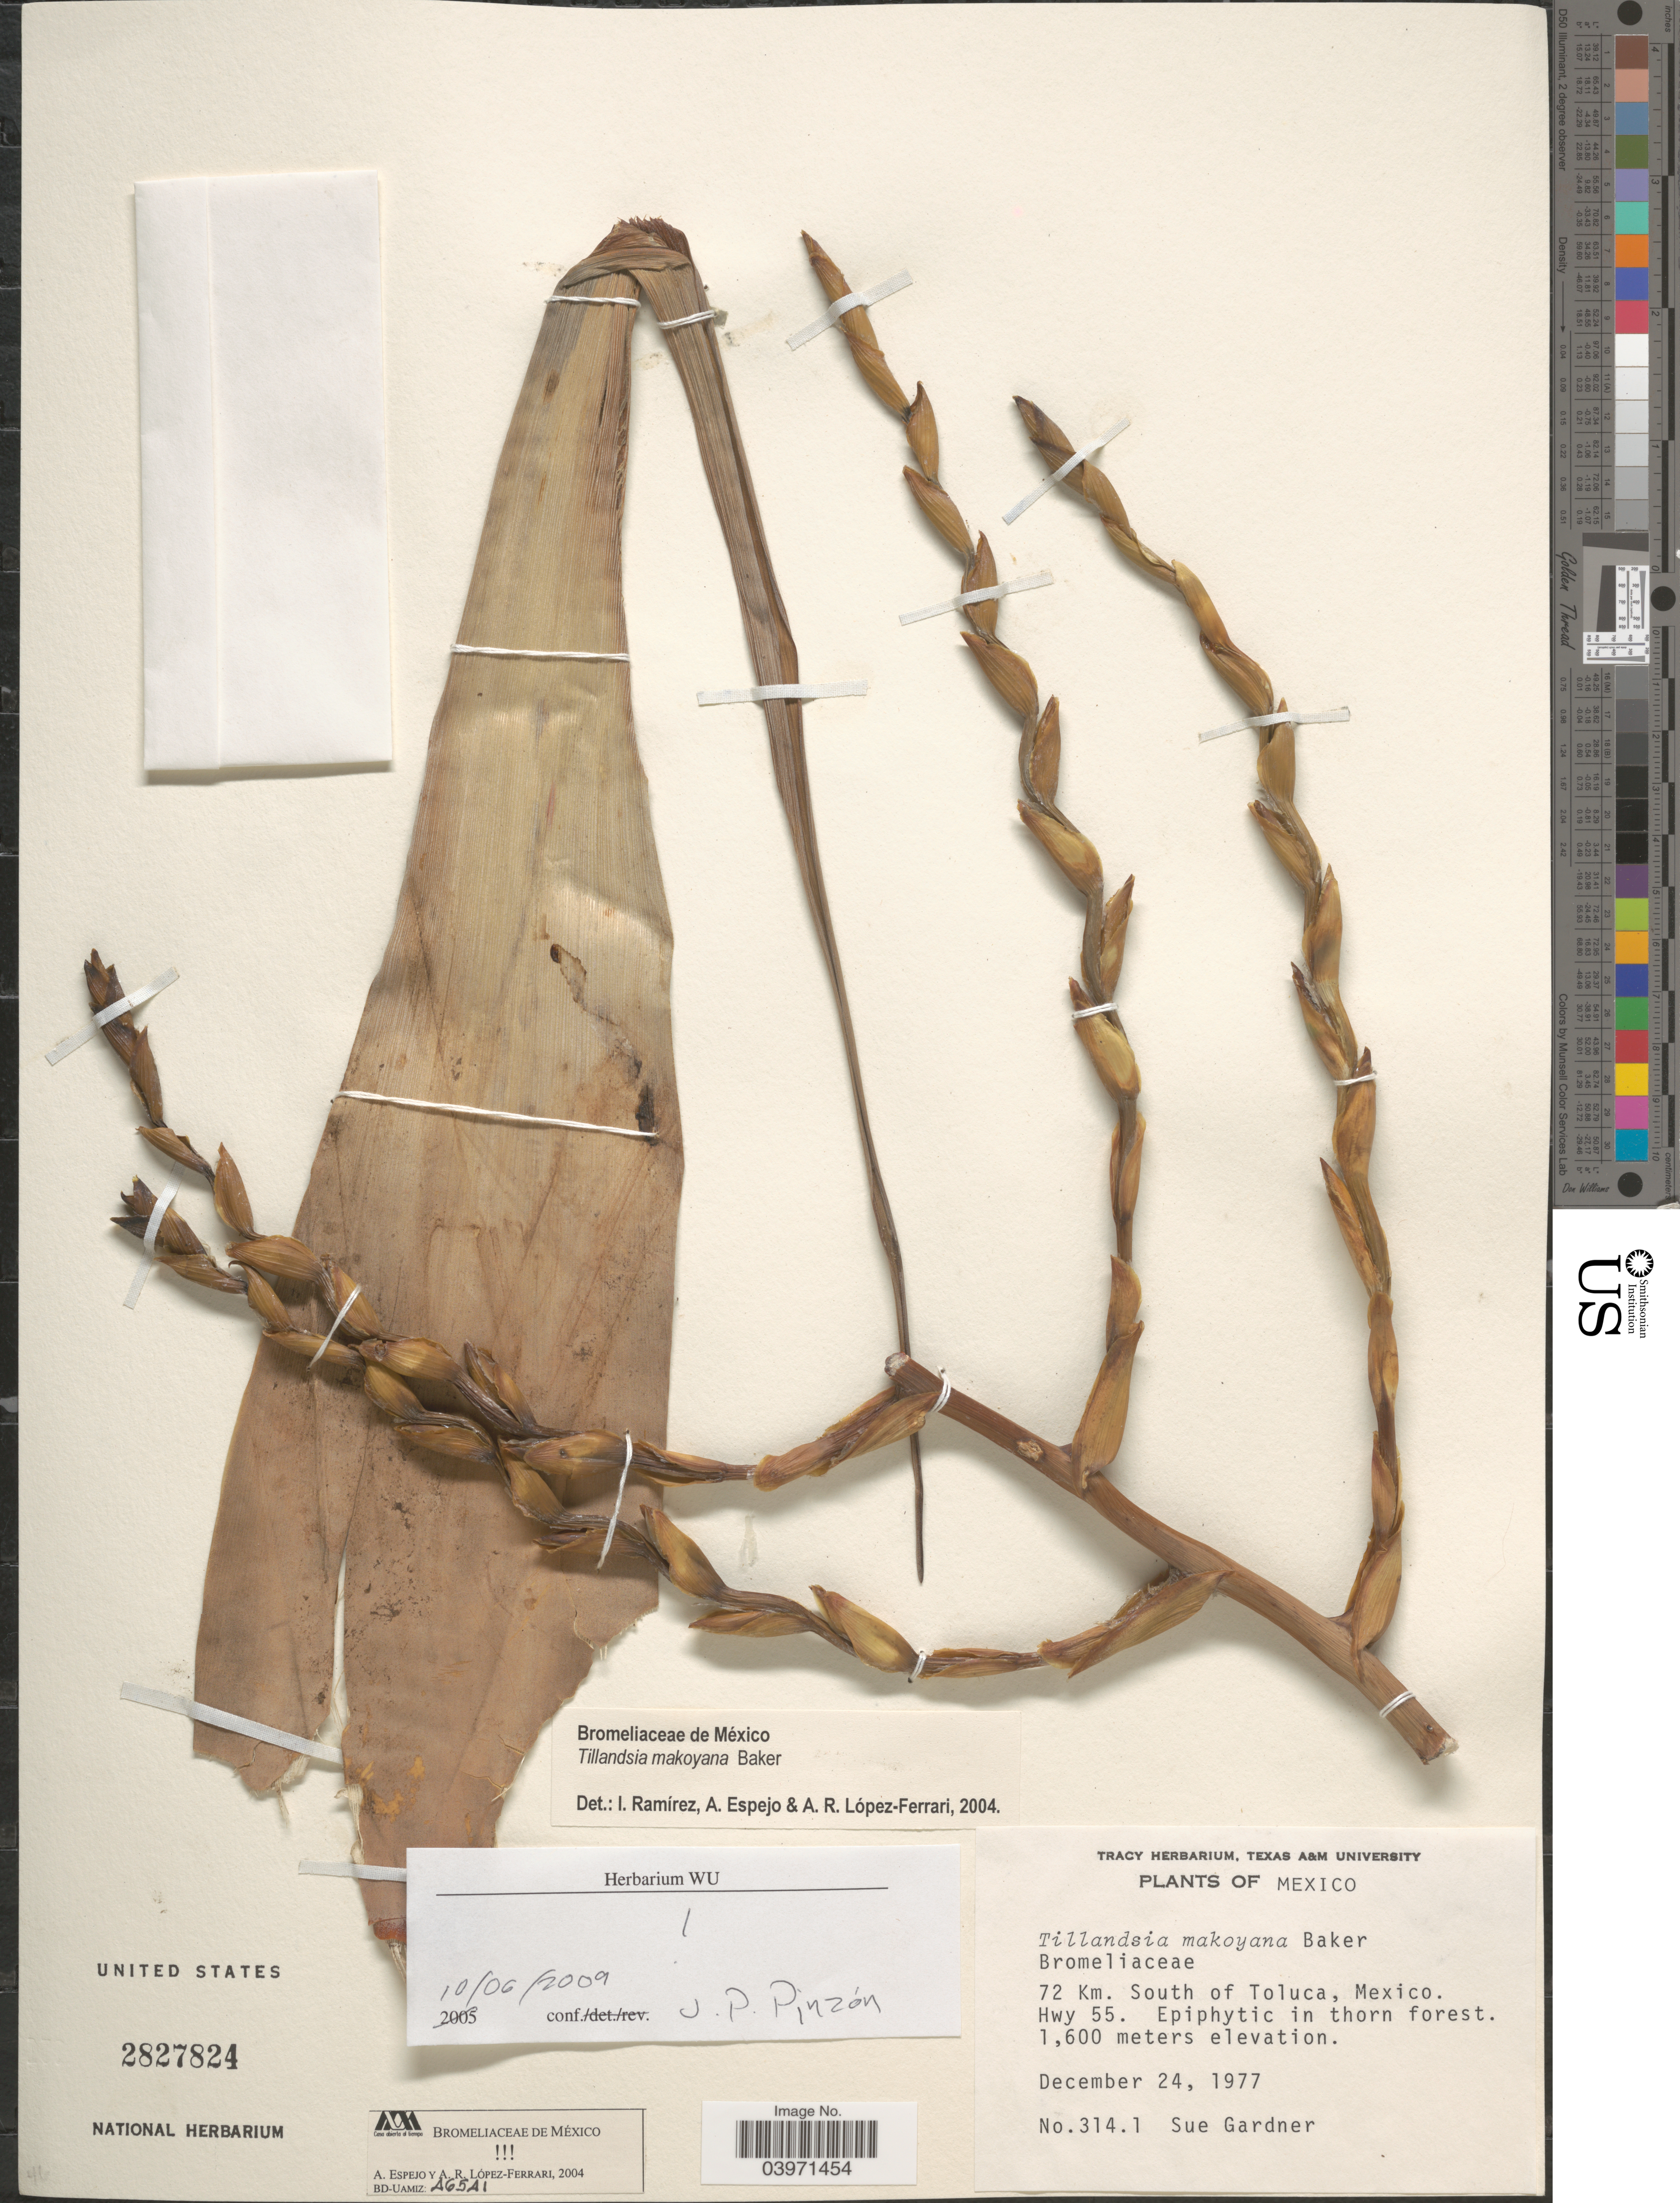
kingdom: Plantae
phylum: Tracheophyta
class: Liliopsida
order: Poales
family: Bromeliaceae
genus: Tillandsia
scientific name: Tillandsia makoyana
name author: Baker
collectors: S. Gardner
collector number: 3141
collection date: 1977-12-24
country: Mexico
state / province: México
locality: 72 Km. South of Toluca. Hwy. 55.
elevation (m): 1600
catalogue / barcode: US 2827824